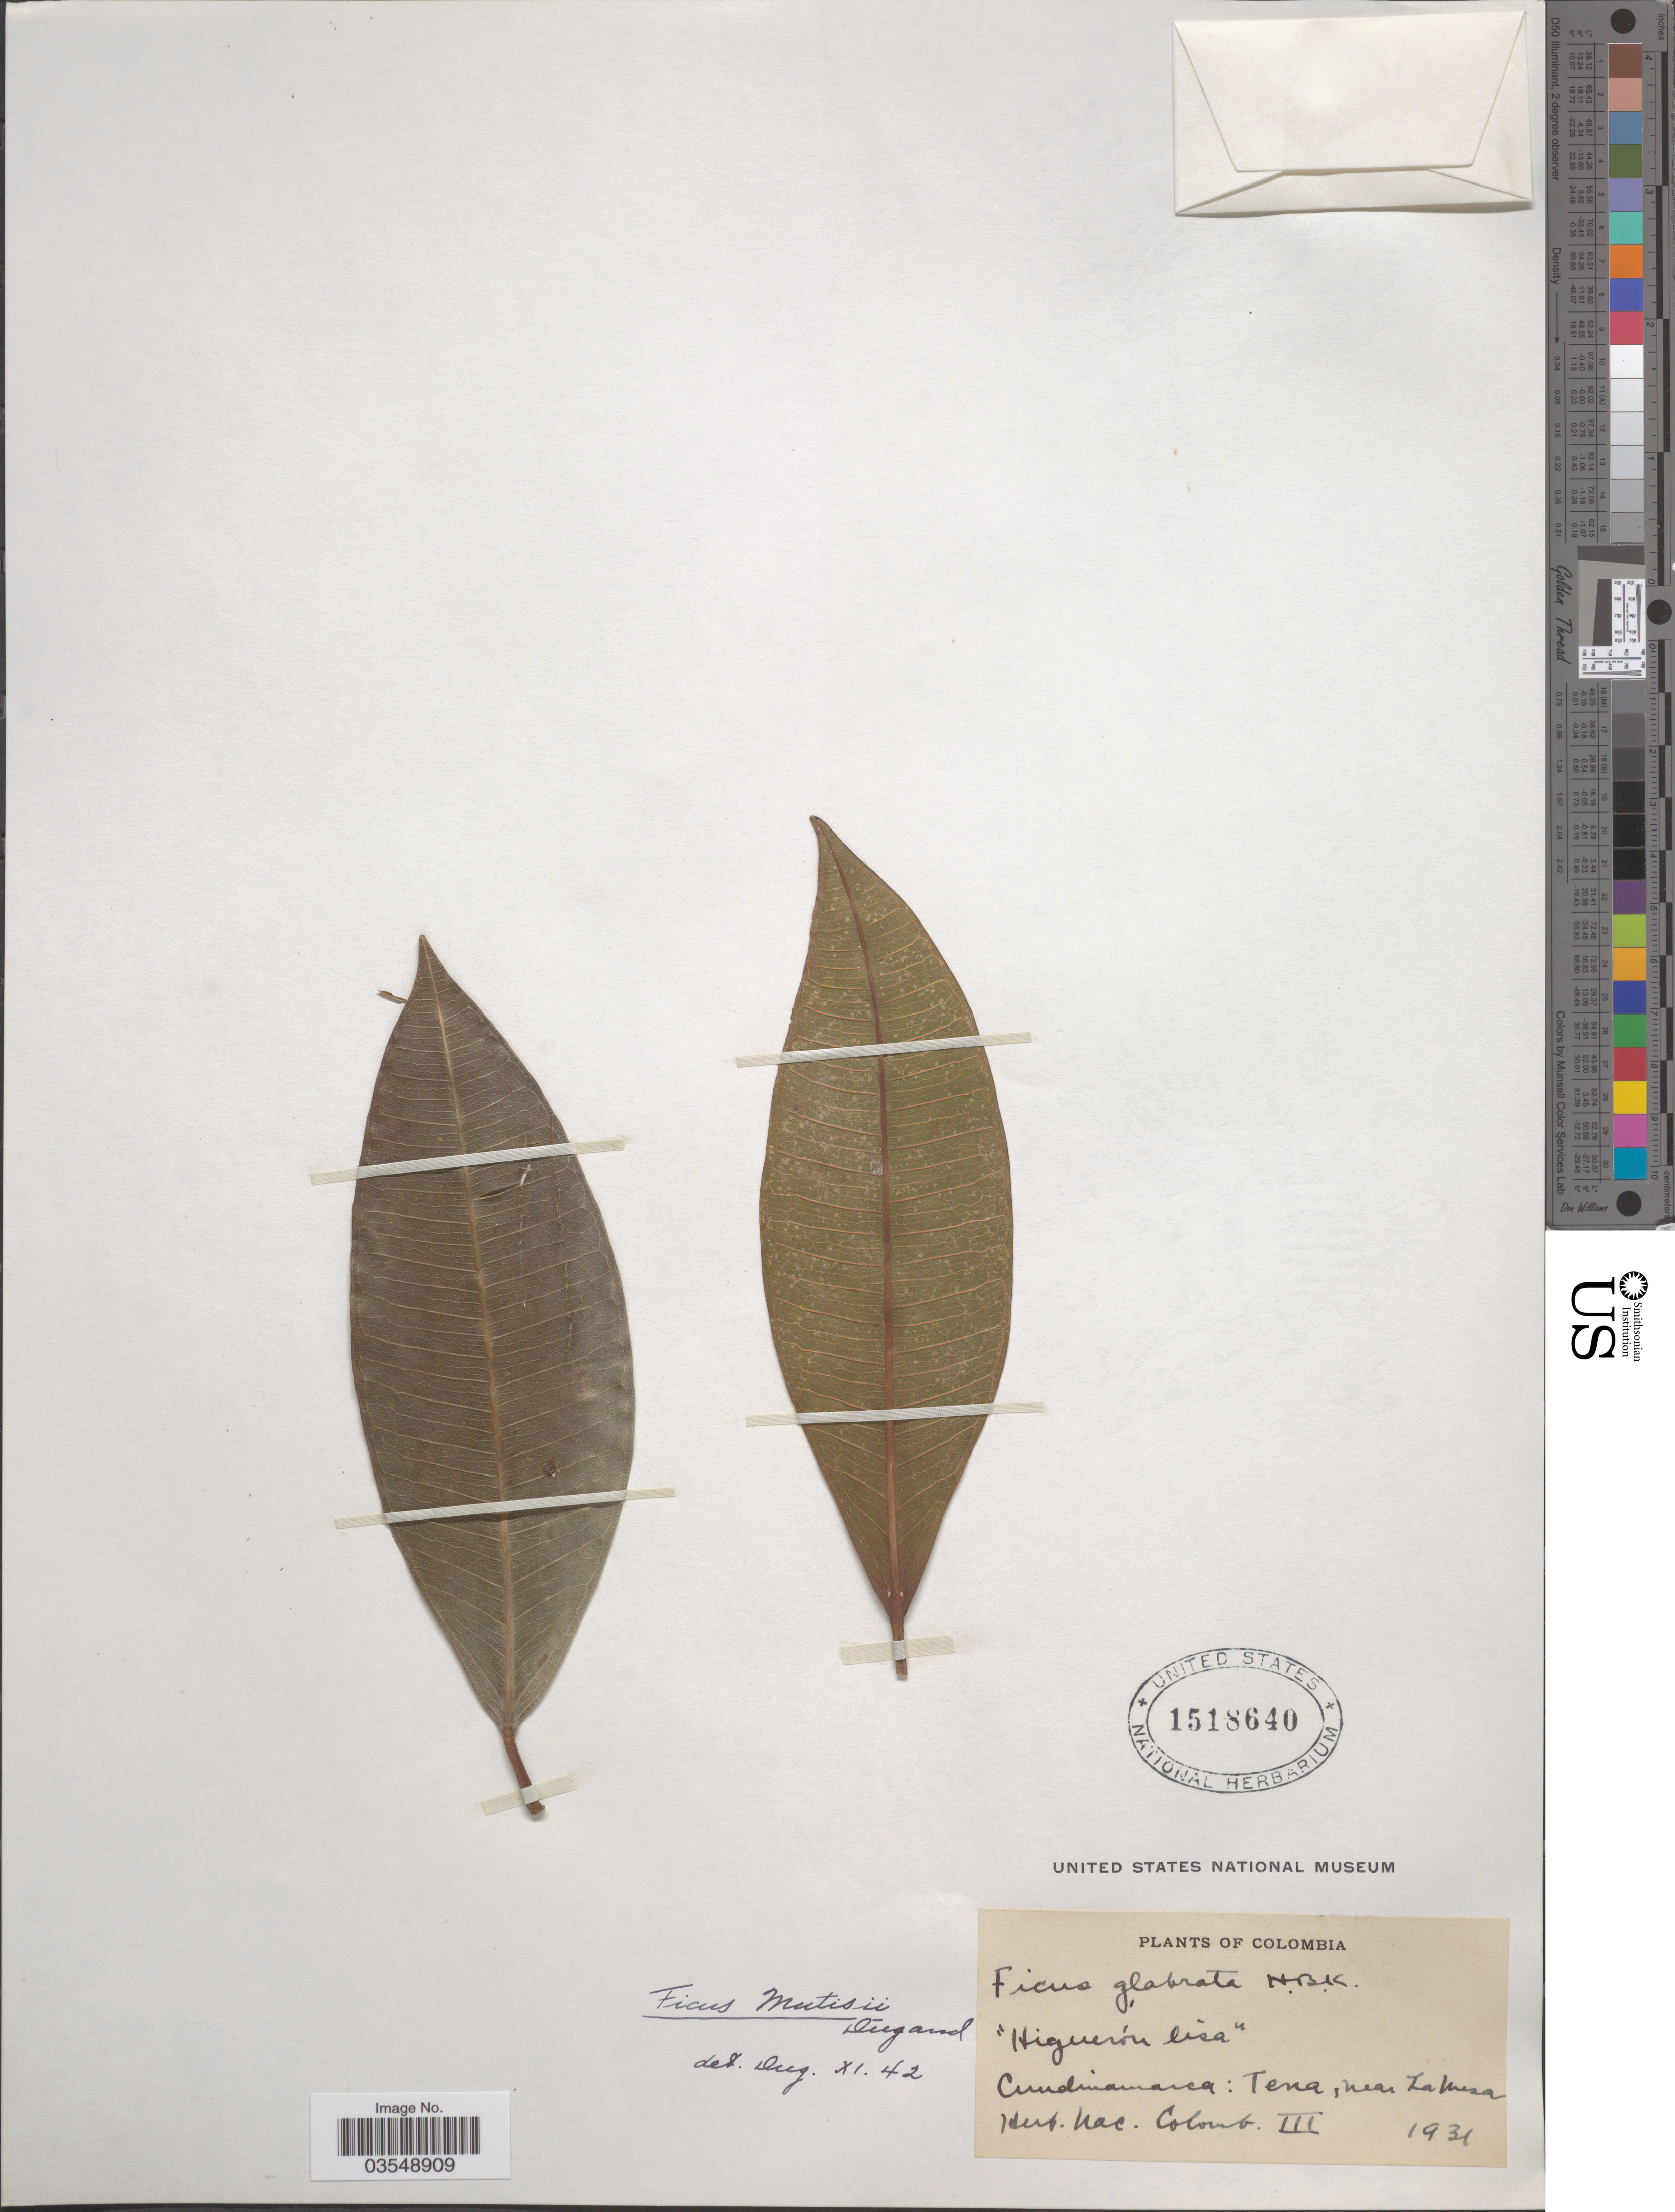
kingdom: Plantae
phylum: Tracheophyta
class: Magnoliopsida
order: Rosales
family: Moraceae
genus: Ficus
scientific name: Ficus mutisii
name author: Dugand G.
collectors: ex herb. Nac. Colomb.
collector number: III?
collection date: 1931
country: Colombia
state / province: Cundinamarca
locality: Tena, near La Mesa.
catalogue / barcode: US 1518640